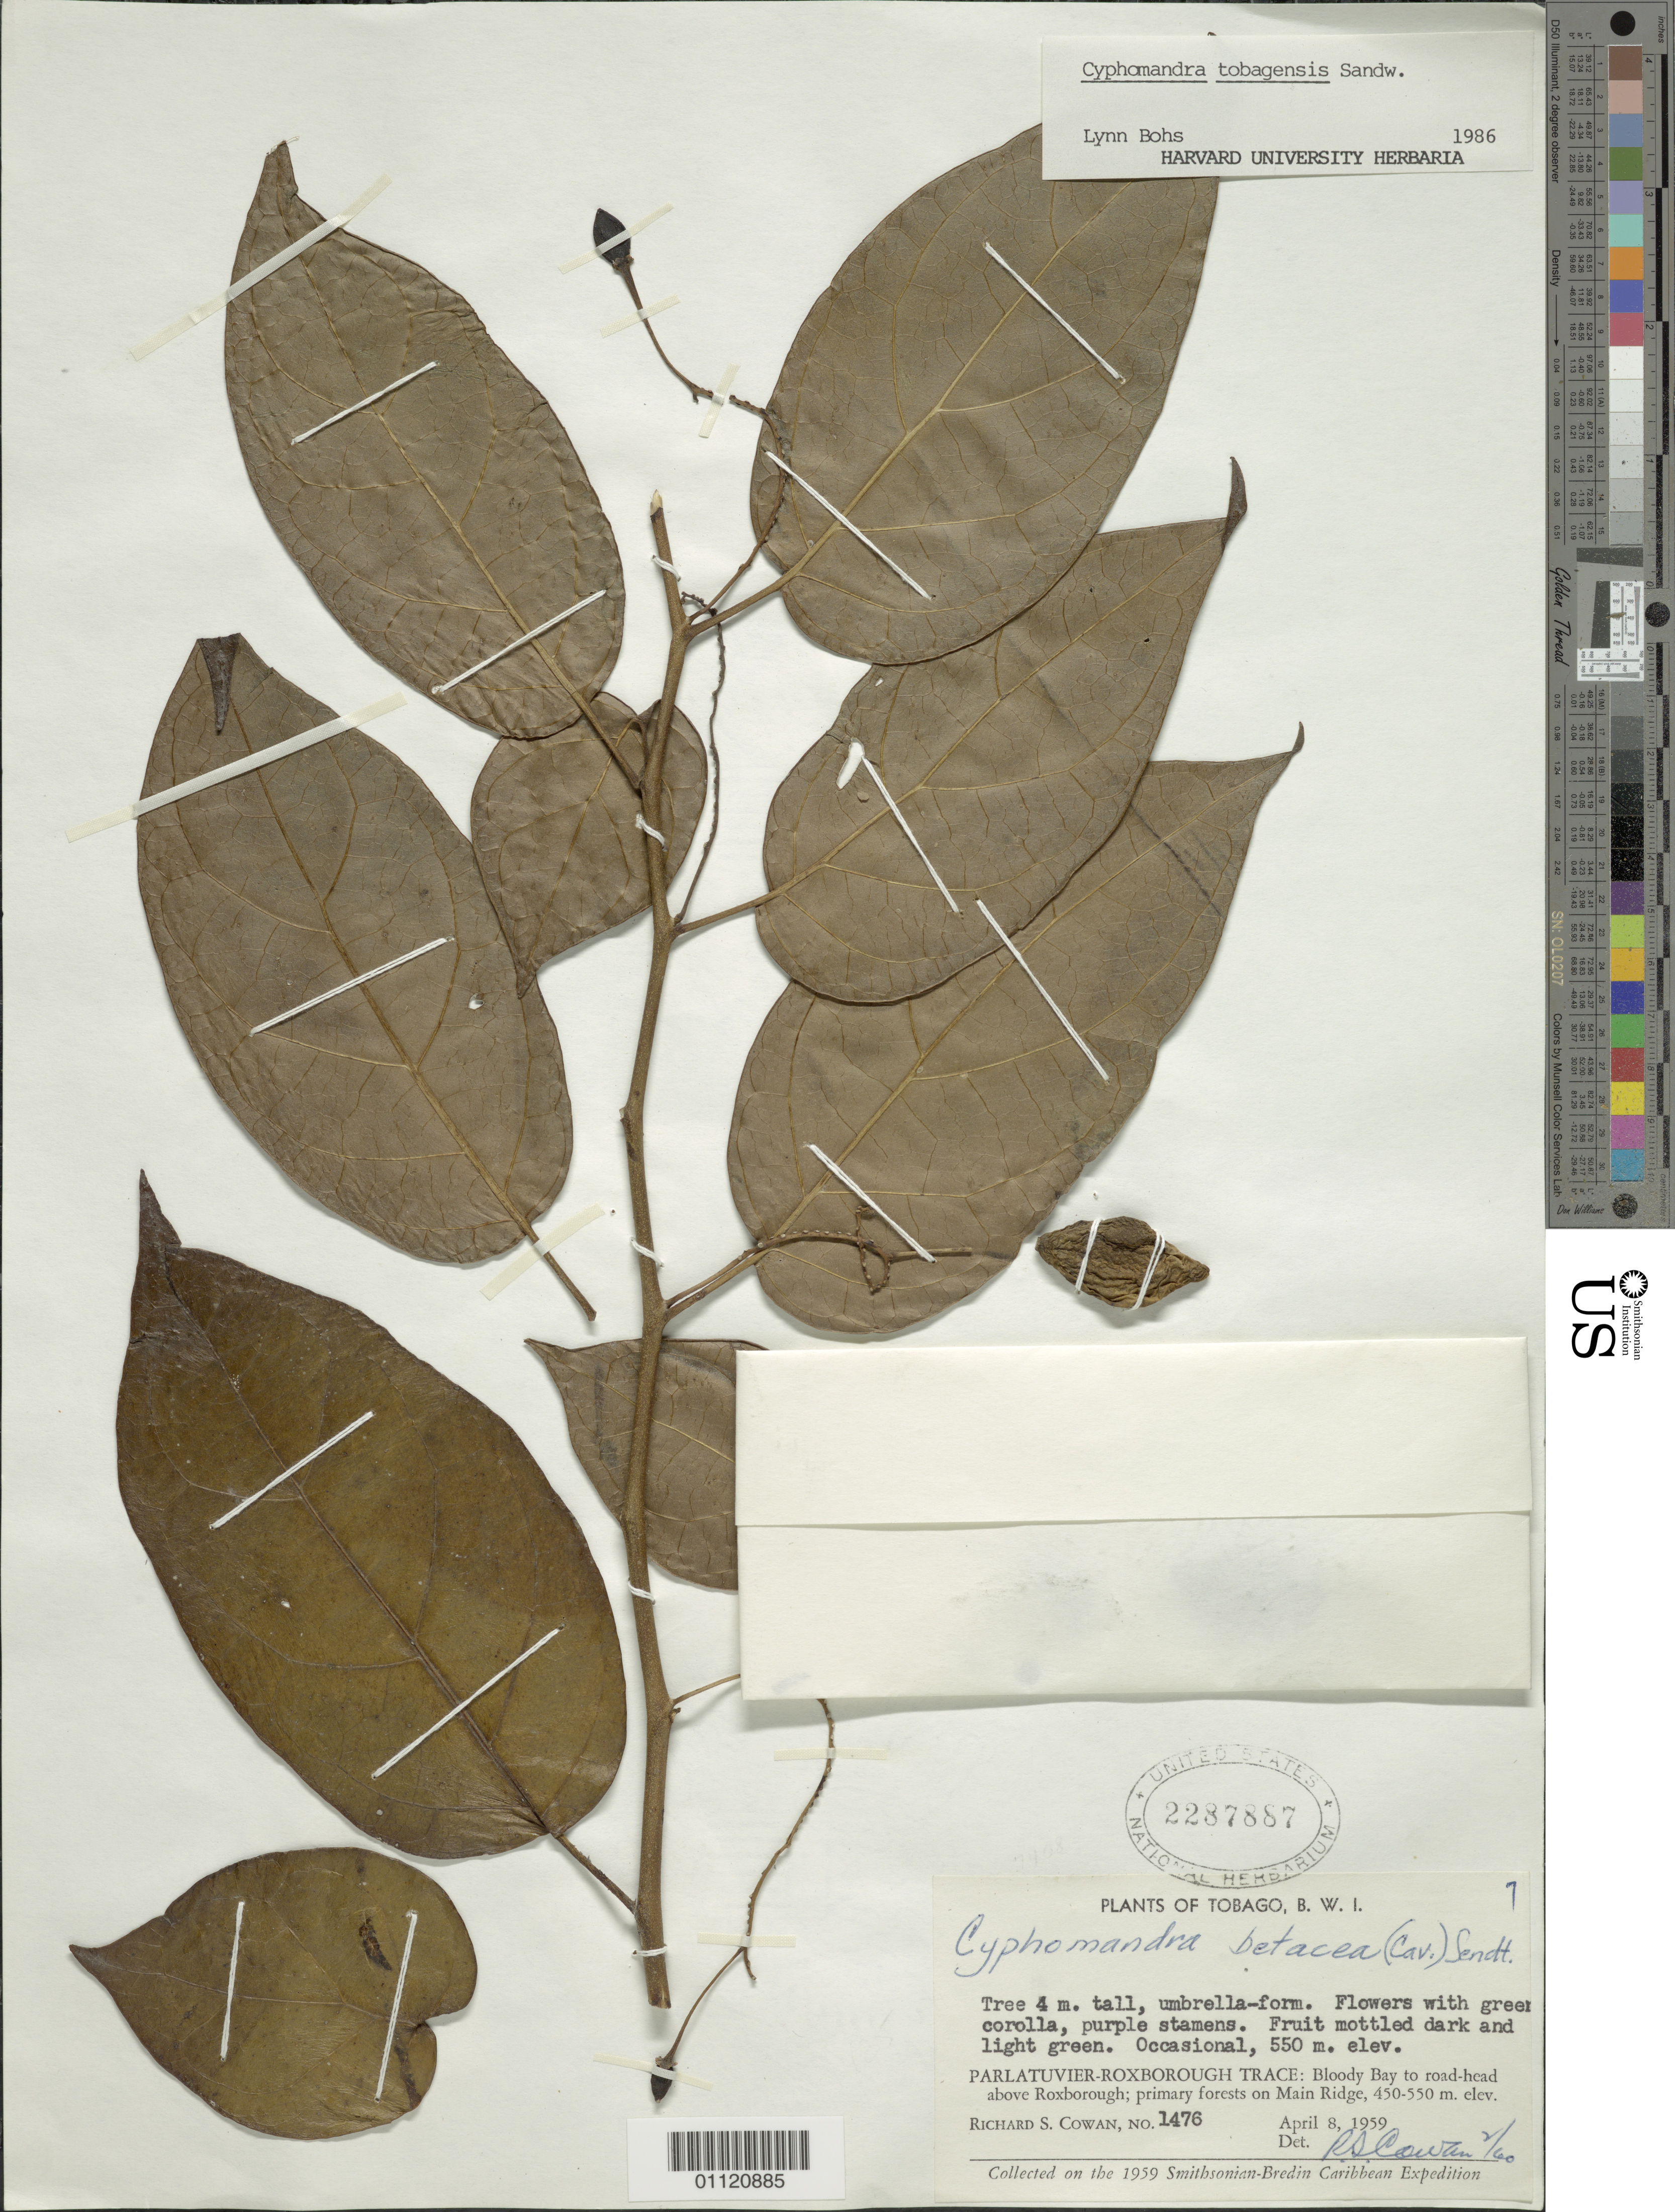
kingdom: Plantae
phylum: Tracheophyta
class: Magnoliopsida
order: Solanales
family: Solanaceae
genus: Cyphomandra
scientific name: Cyphomandra tobagensis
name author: Sandwith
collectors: R. S. Cowan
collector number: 1476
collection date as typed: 08 Apr 1959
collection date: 1959-04-08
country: Trinidad and Tobago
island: Tobago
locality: Parlatuvier-Roxborough Trace: Bloody Bay to road-head above Roxborough; primary forests on Main Ridge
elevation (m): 550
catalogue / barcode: US 2287887